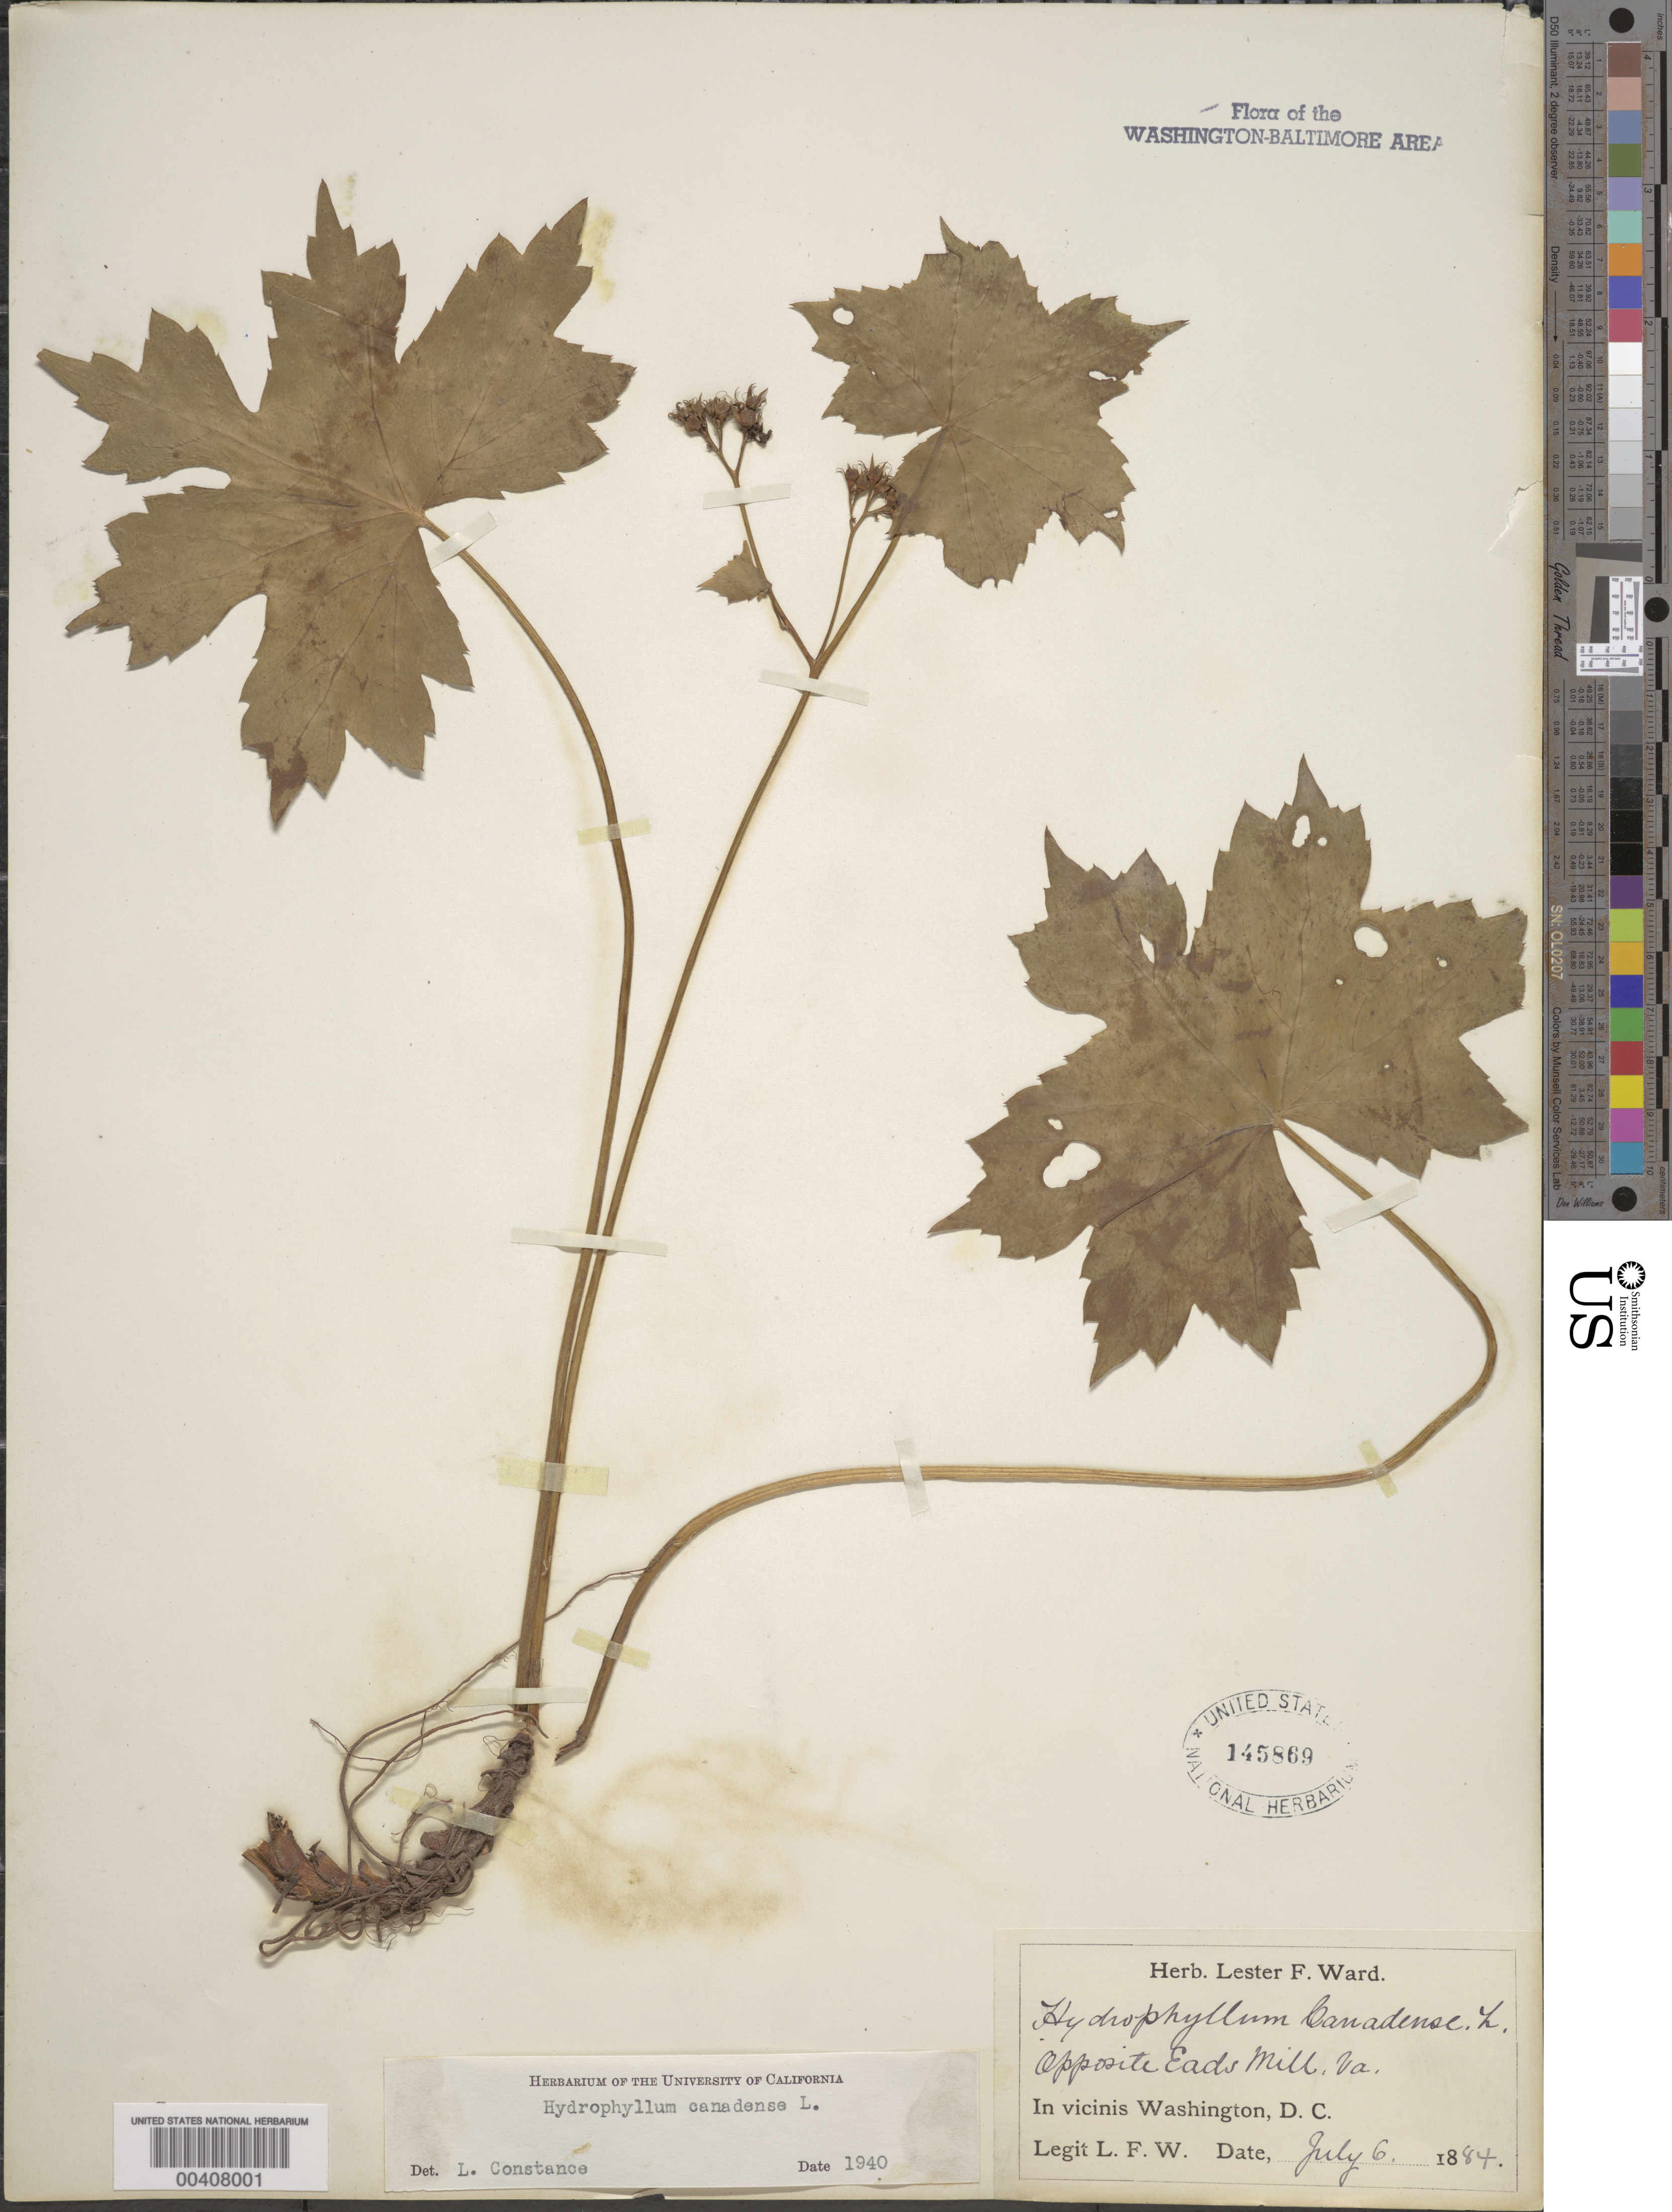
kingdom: Plantae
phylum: Tracheophyta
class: Magnoliopsida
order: Boraginales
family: Hydrophyllaceae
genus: Hydrophyllum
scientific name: Hydrophyllum canadense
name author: L.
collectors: L. F. Ward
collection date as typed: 06 Jul 1884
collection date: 1884-07-06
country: United States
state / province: Virginia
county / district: Fairfax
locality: opposite Eads Mill Maryland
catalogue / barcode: US 145869